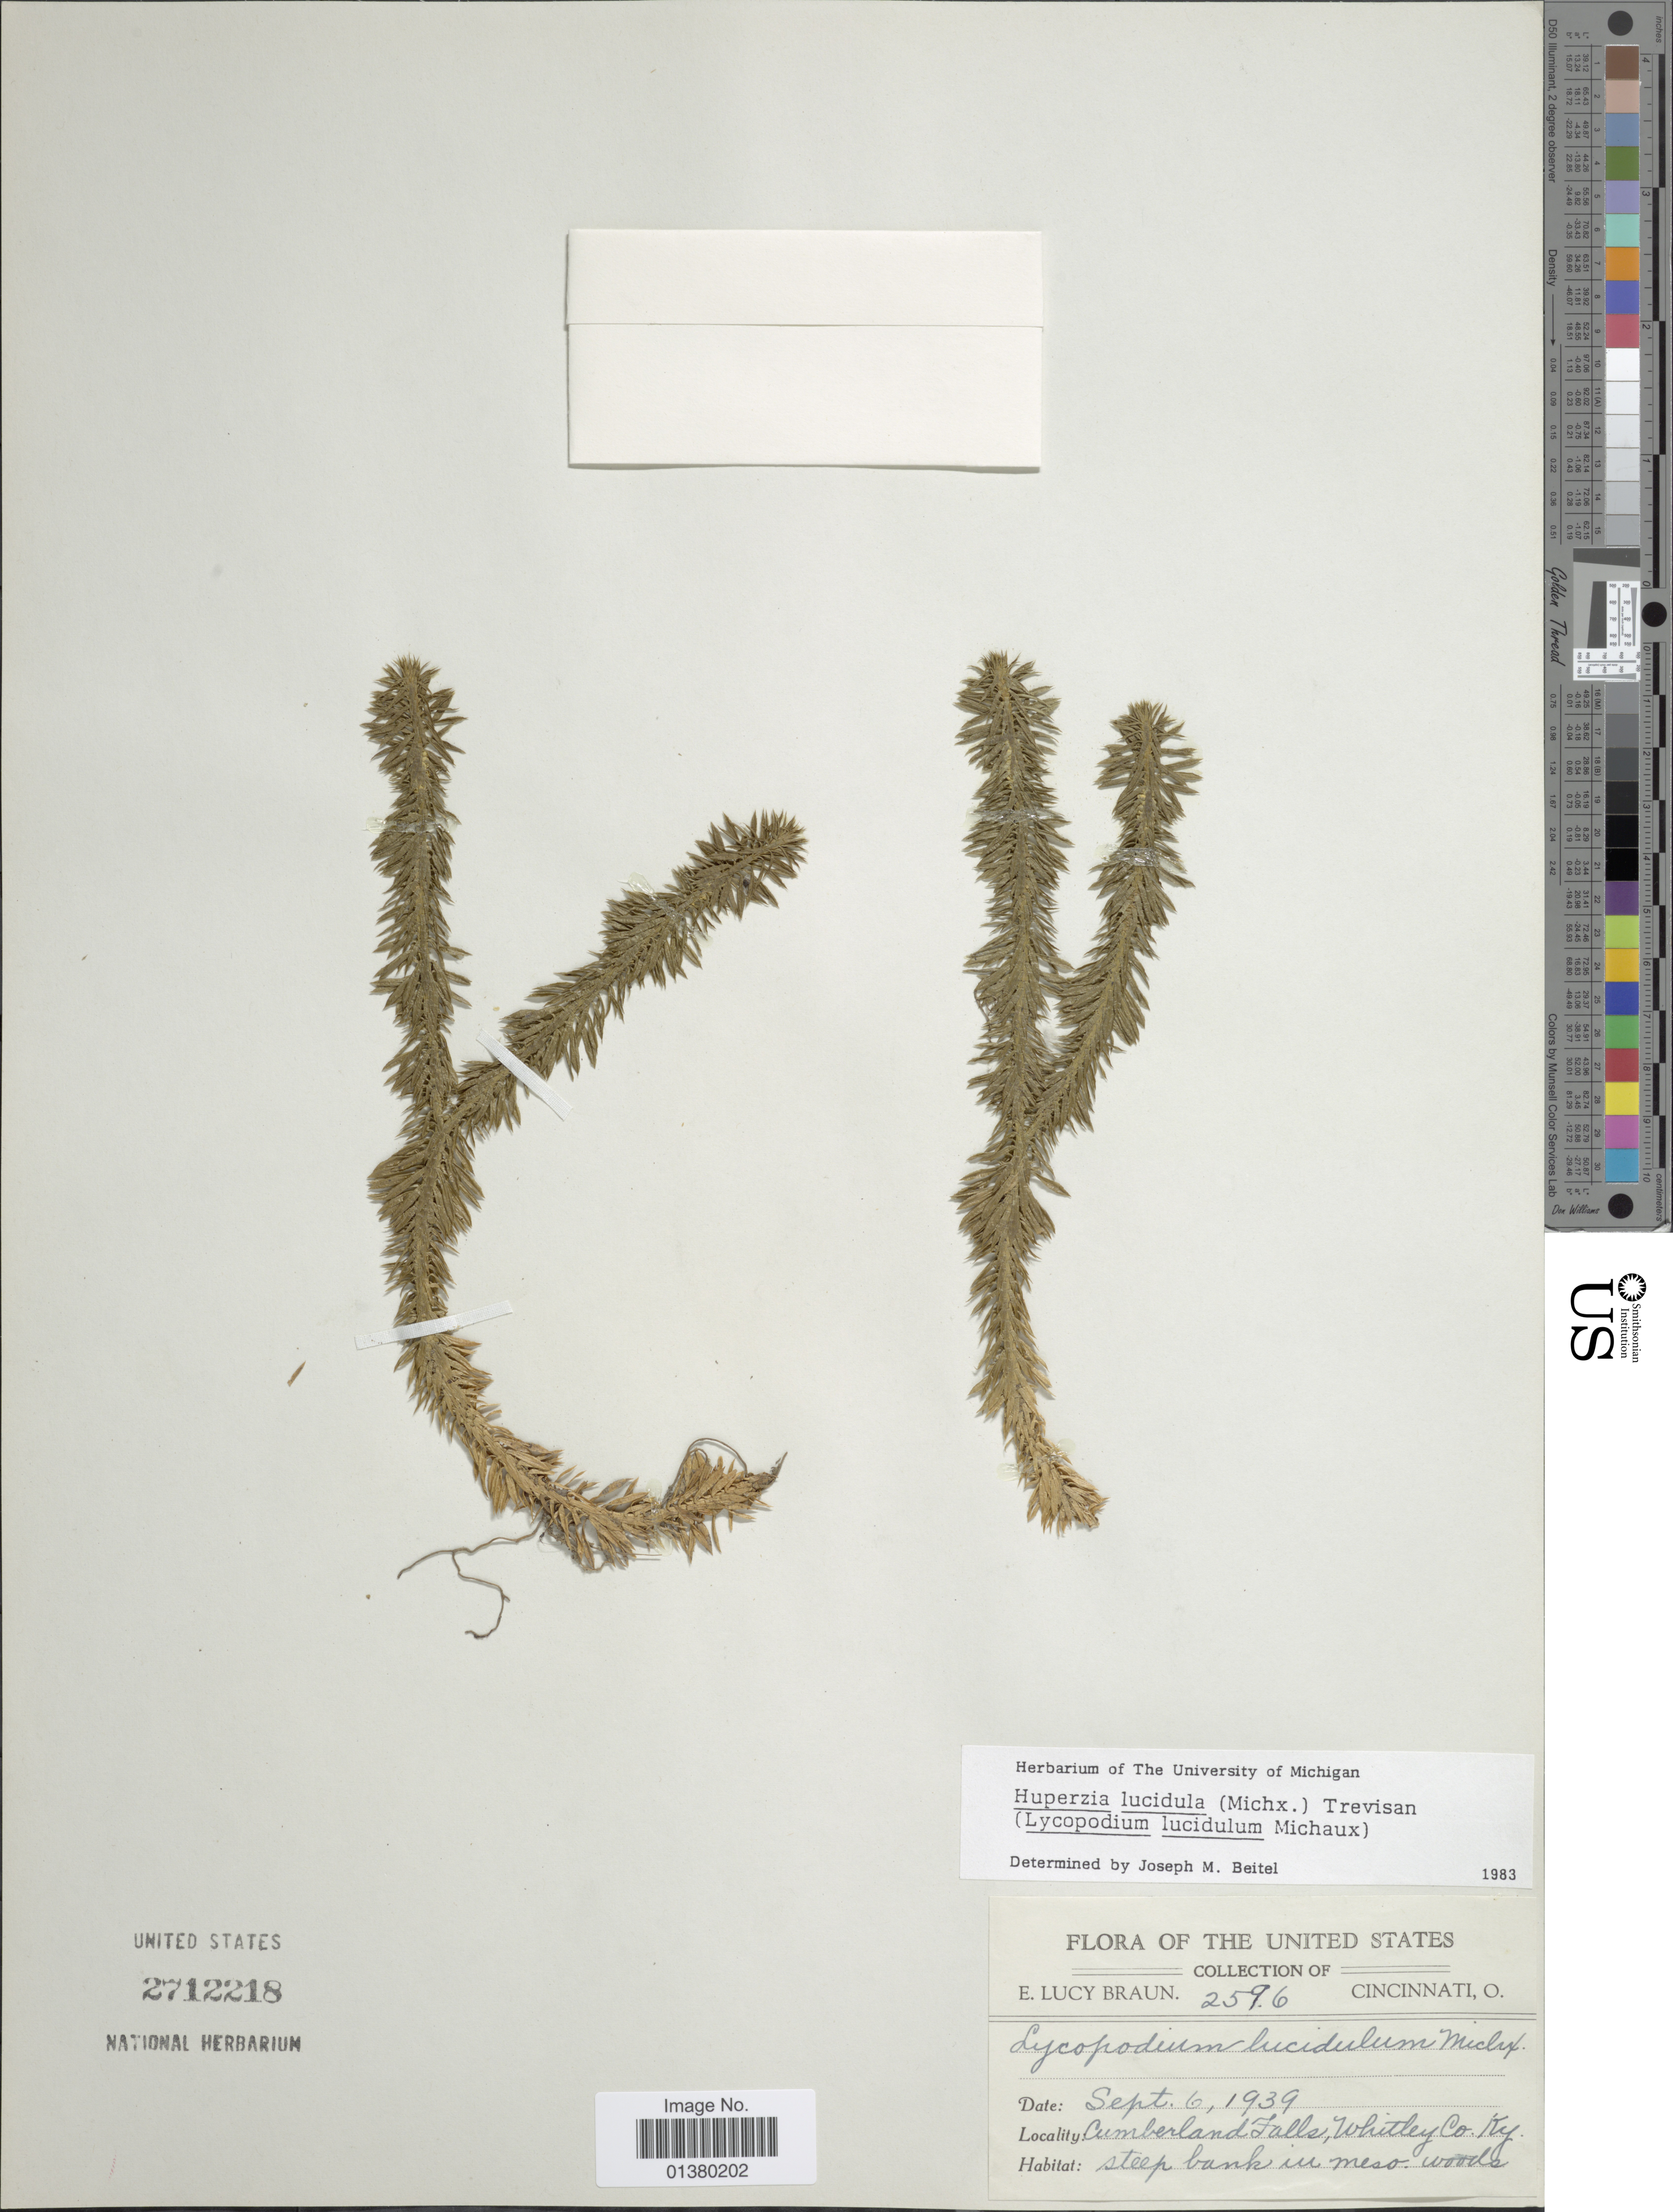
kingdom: Plantae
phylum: Tracheophyta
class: Lycopodiopsida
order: Lycopodiales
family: Lycopodiaceae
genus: Huperzia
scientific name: Huperzia lucidula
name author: (Michx.) Trevis.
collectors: E. L. Braun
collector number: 596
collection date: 1939-09-06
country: United States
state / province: Kentucky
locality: Cumberland Falls, Whitey Co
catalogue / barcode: US 2712218